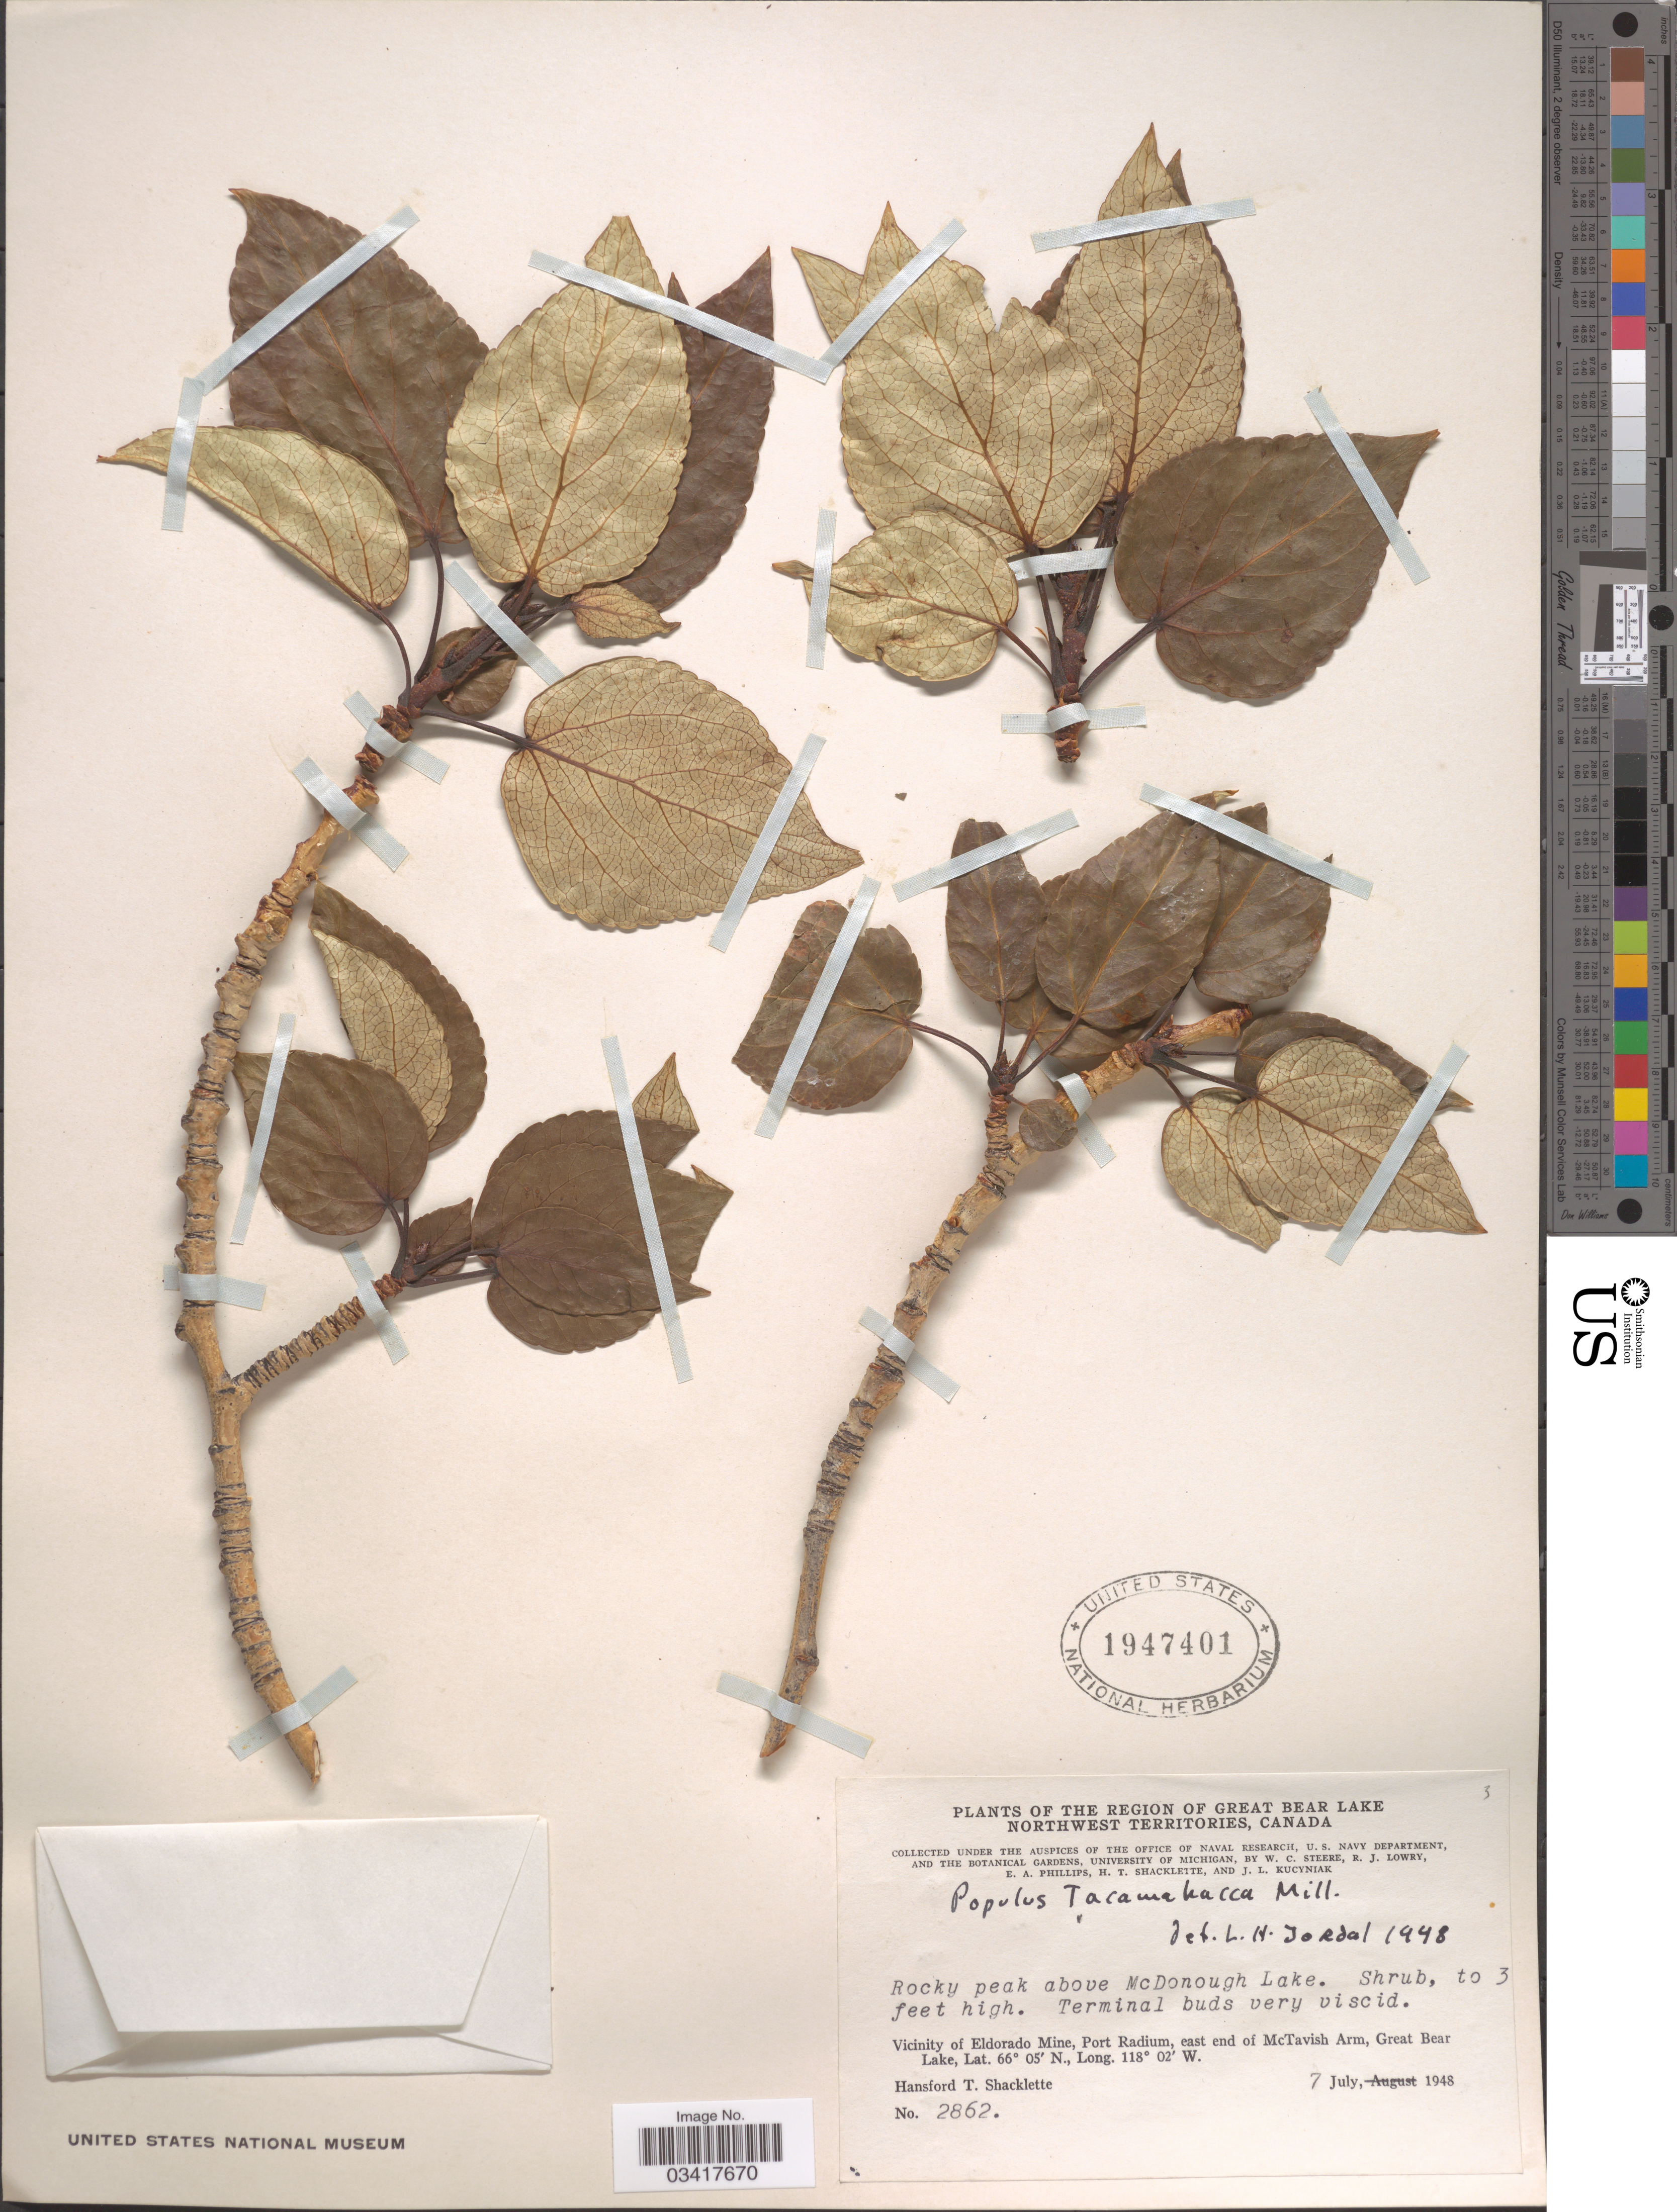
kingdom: Plantae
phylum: Tracheophyta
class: Magnoliopsida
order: Malpighiales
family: Salicaceae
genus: Populus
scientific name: Populus balsamifera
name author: L.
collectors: H. Shacklette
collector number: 2862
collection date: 1948-07-07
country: Canada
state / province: Northwest Territories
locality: The Region of Great Bear Lake. Vicinity of Eldorado Mine, Port Radium, east end of McTavish Arm, Great Bear Lake.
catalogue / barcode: US 1947401